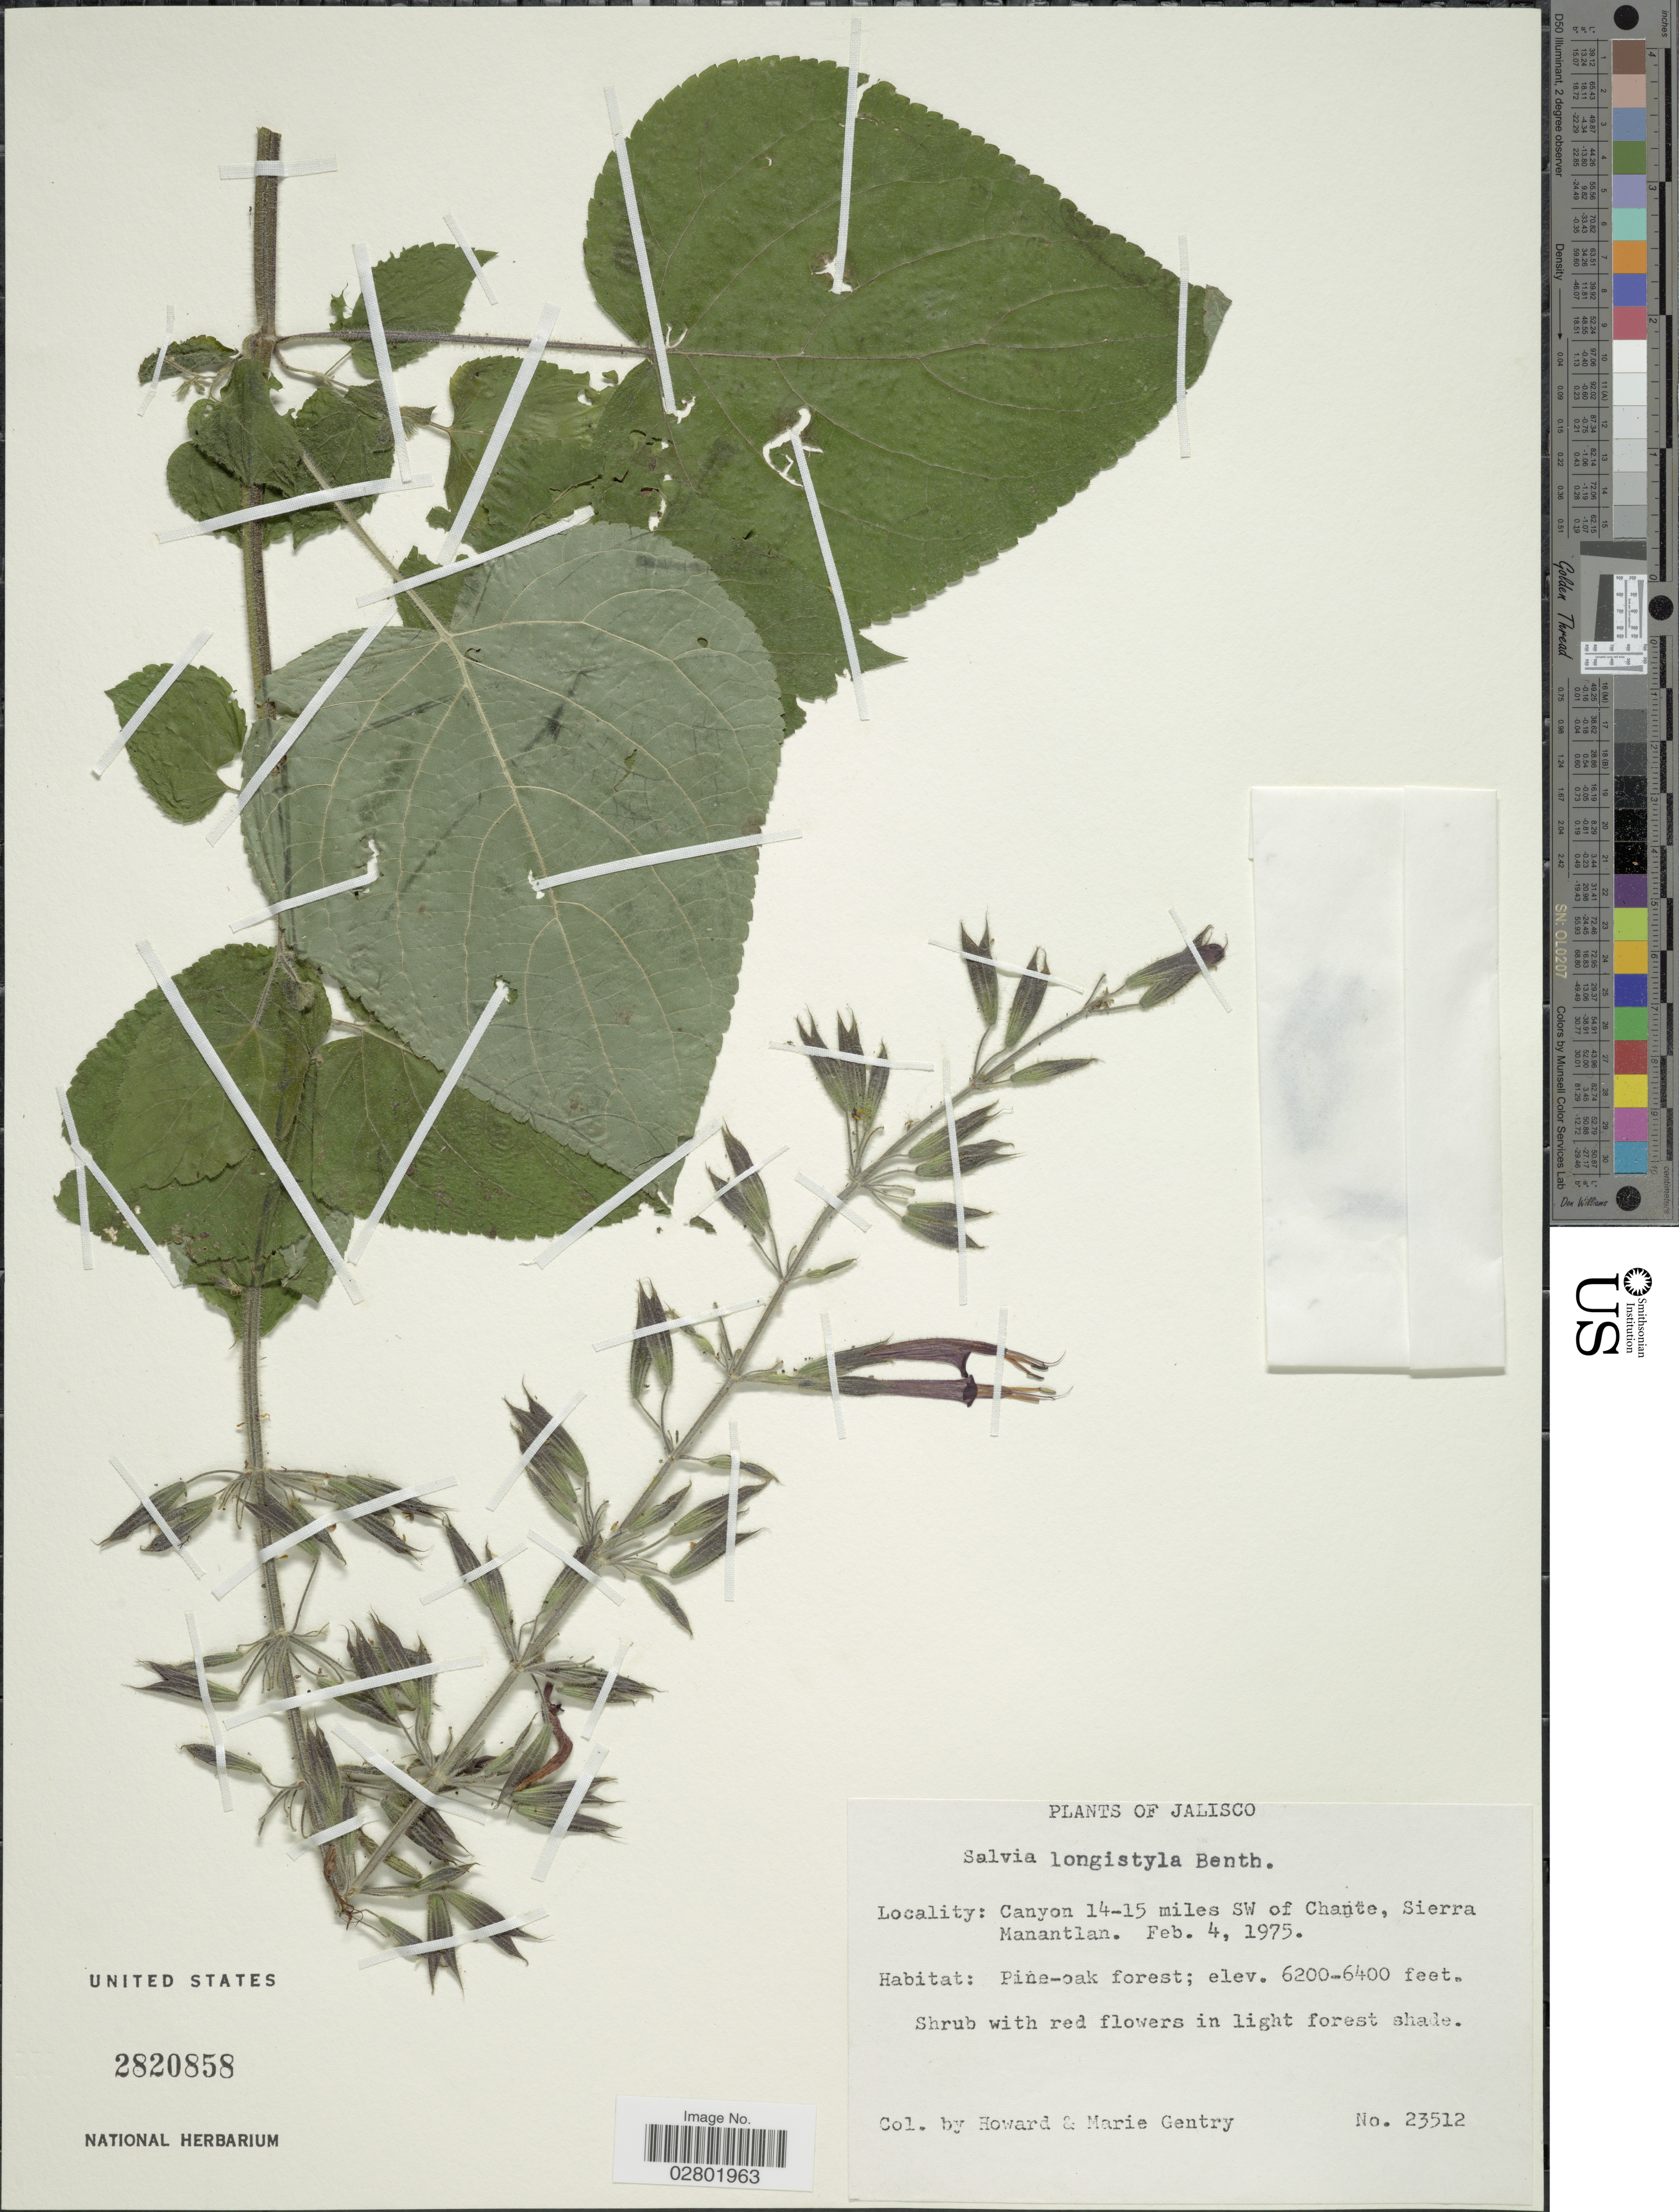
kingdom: Plantae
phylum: Tracheophyta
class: Magnoliopsida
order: Lamiales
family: Lamiaceae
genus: Salvia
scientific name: Salvia longistyla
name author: Benth.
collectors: H. S. Gentry & M. Gentry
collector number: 23512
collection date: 1975-02-04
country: Mexico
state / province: Jalisco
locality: Canyon 14-15 miles SW of Chante, Sierra Manantlan.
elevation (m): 1890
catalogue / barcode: US 2820858